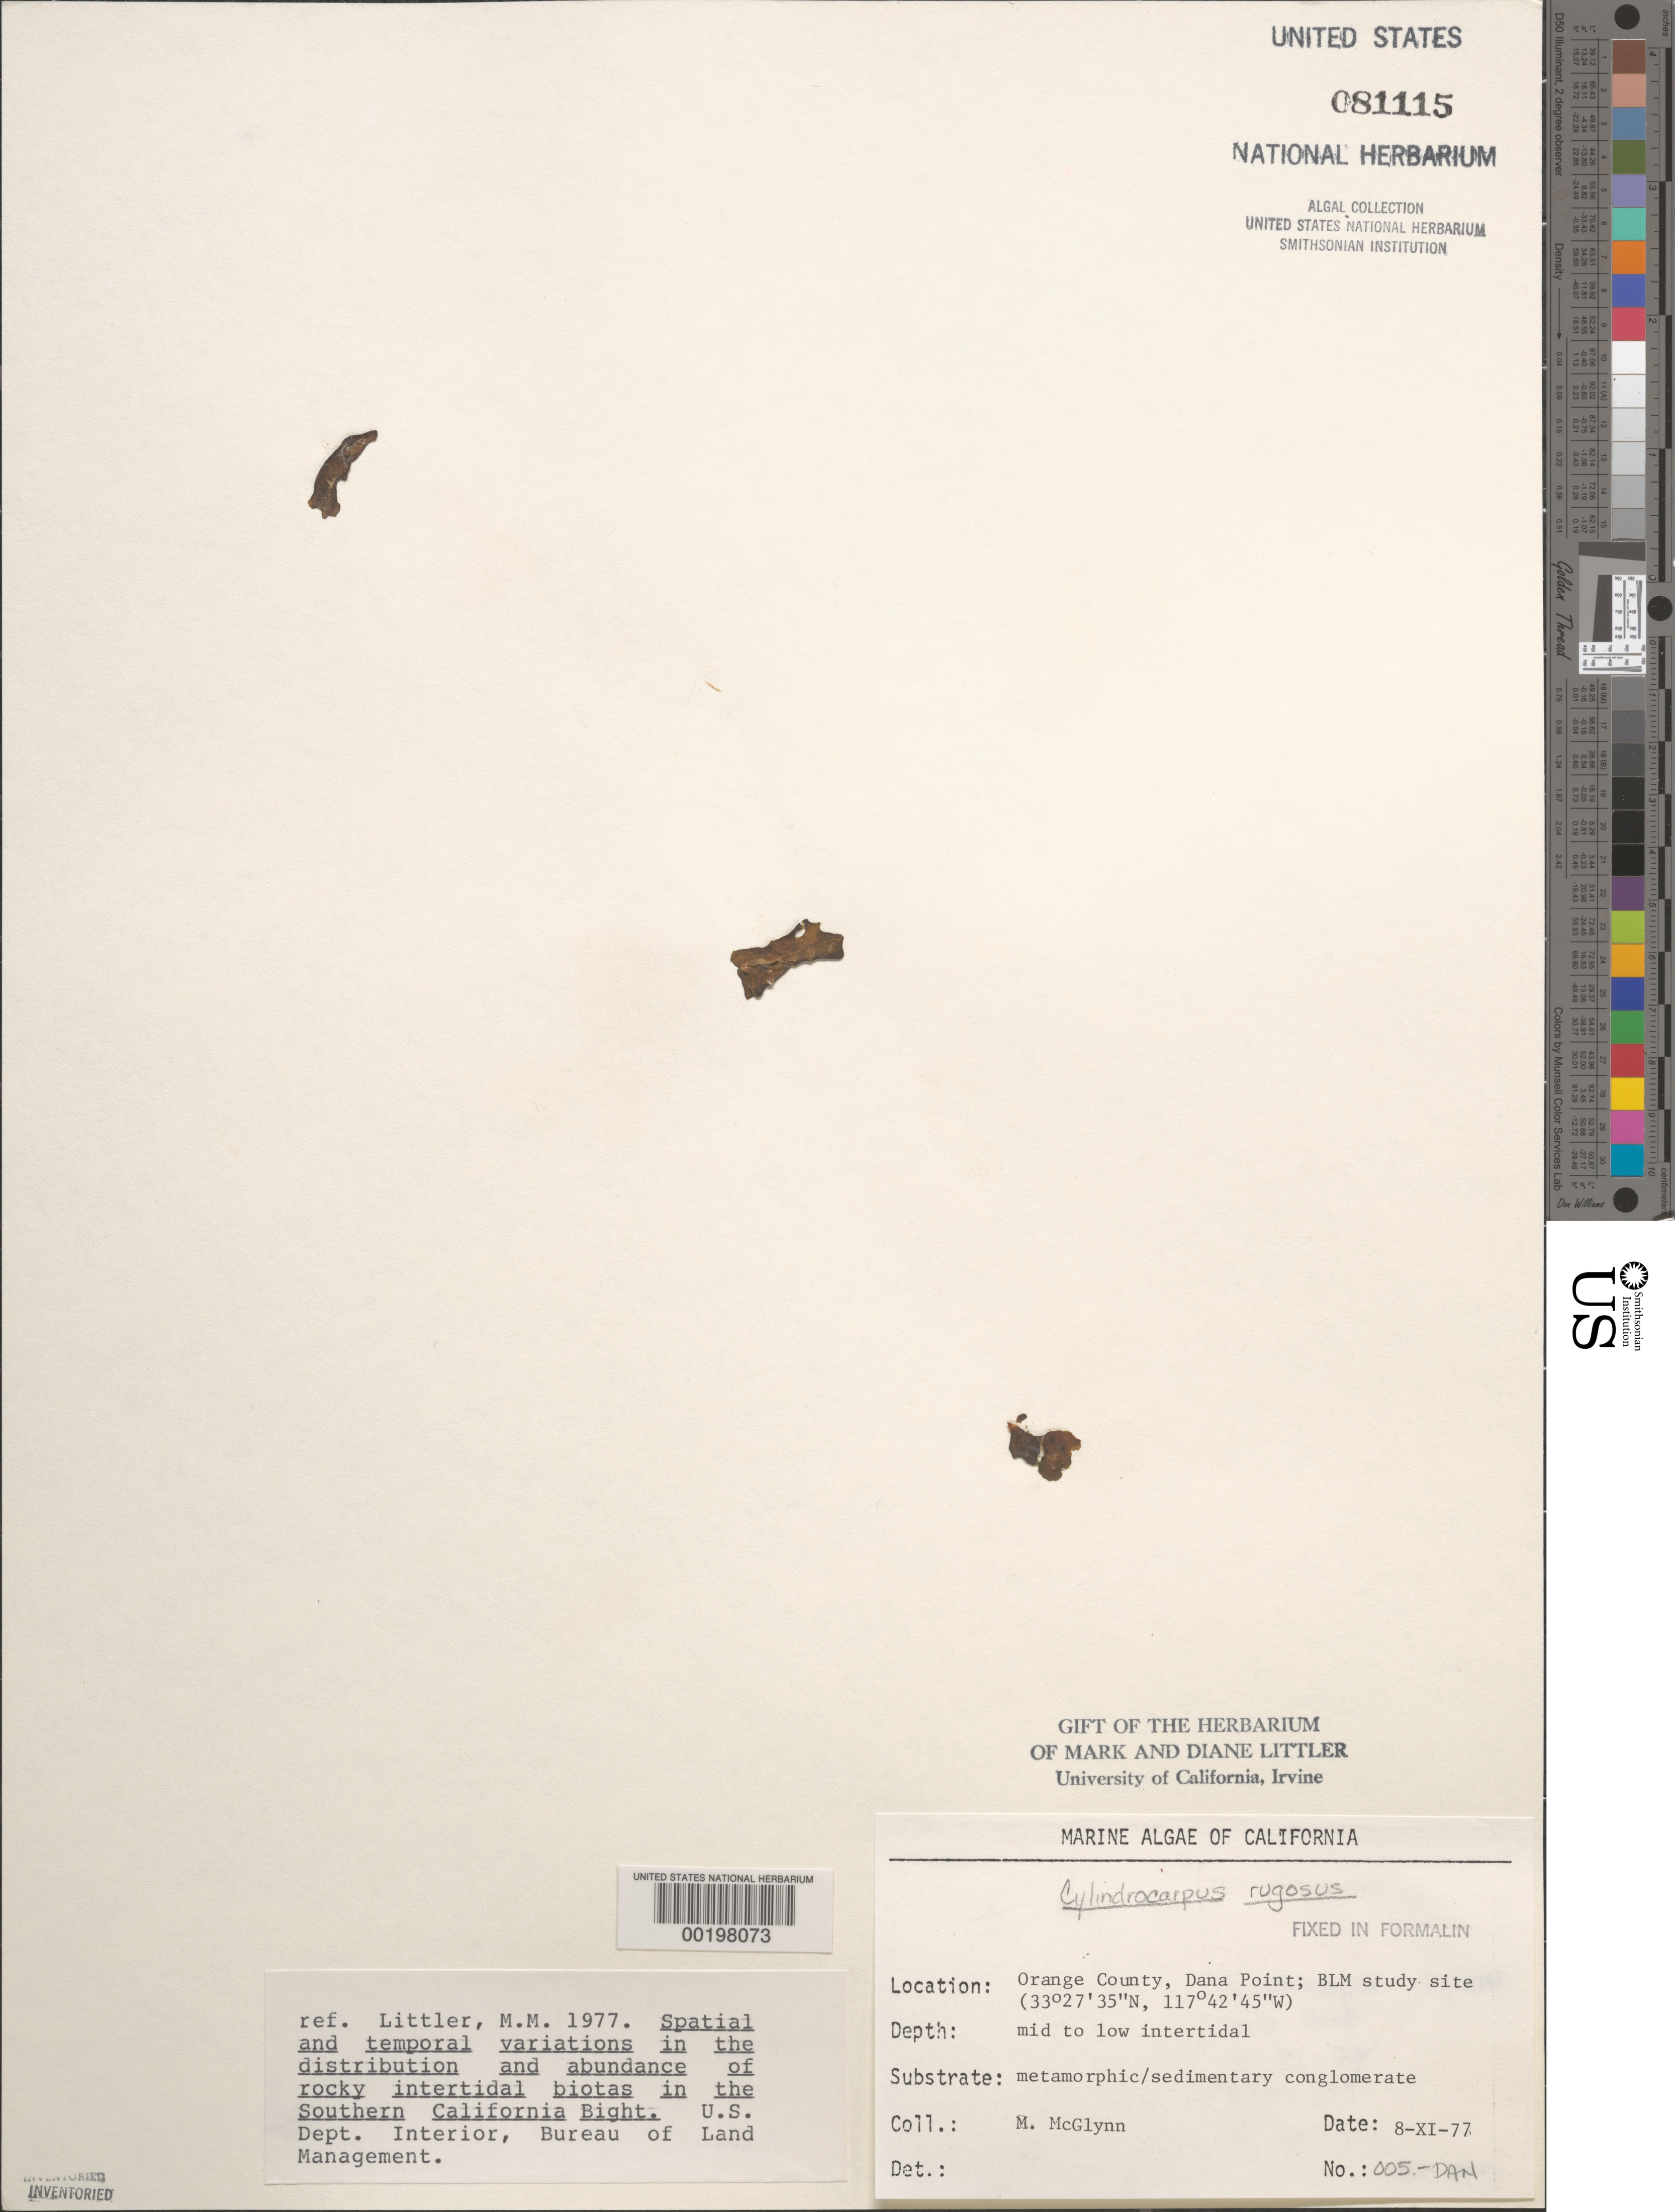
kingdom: Chromista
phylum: Ochrophyta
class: Phaeophyceae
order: Ectocarpales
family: Petrospongiaceae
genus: Petrospongium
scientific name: Petrospongium rugosum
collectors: M. McGlynn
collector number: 005-DAN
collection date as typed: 08 Nov 1977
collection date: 1977-11-08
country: United States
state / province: California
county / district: Orange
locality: Dana Point, 1 km north of marina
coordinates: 33 27'35"N, 117 42'45"W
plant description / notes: BLM-SOCALBIGHT Rocky Intertidal Survey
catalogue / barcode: US 81115